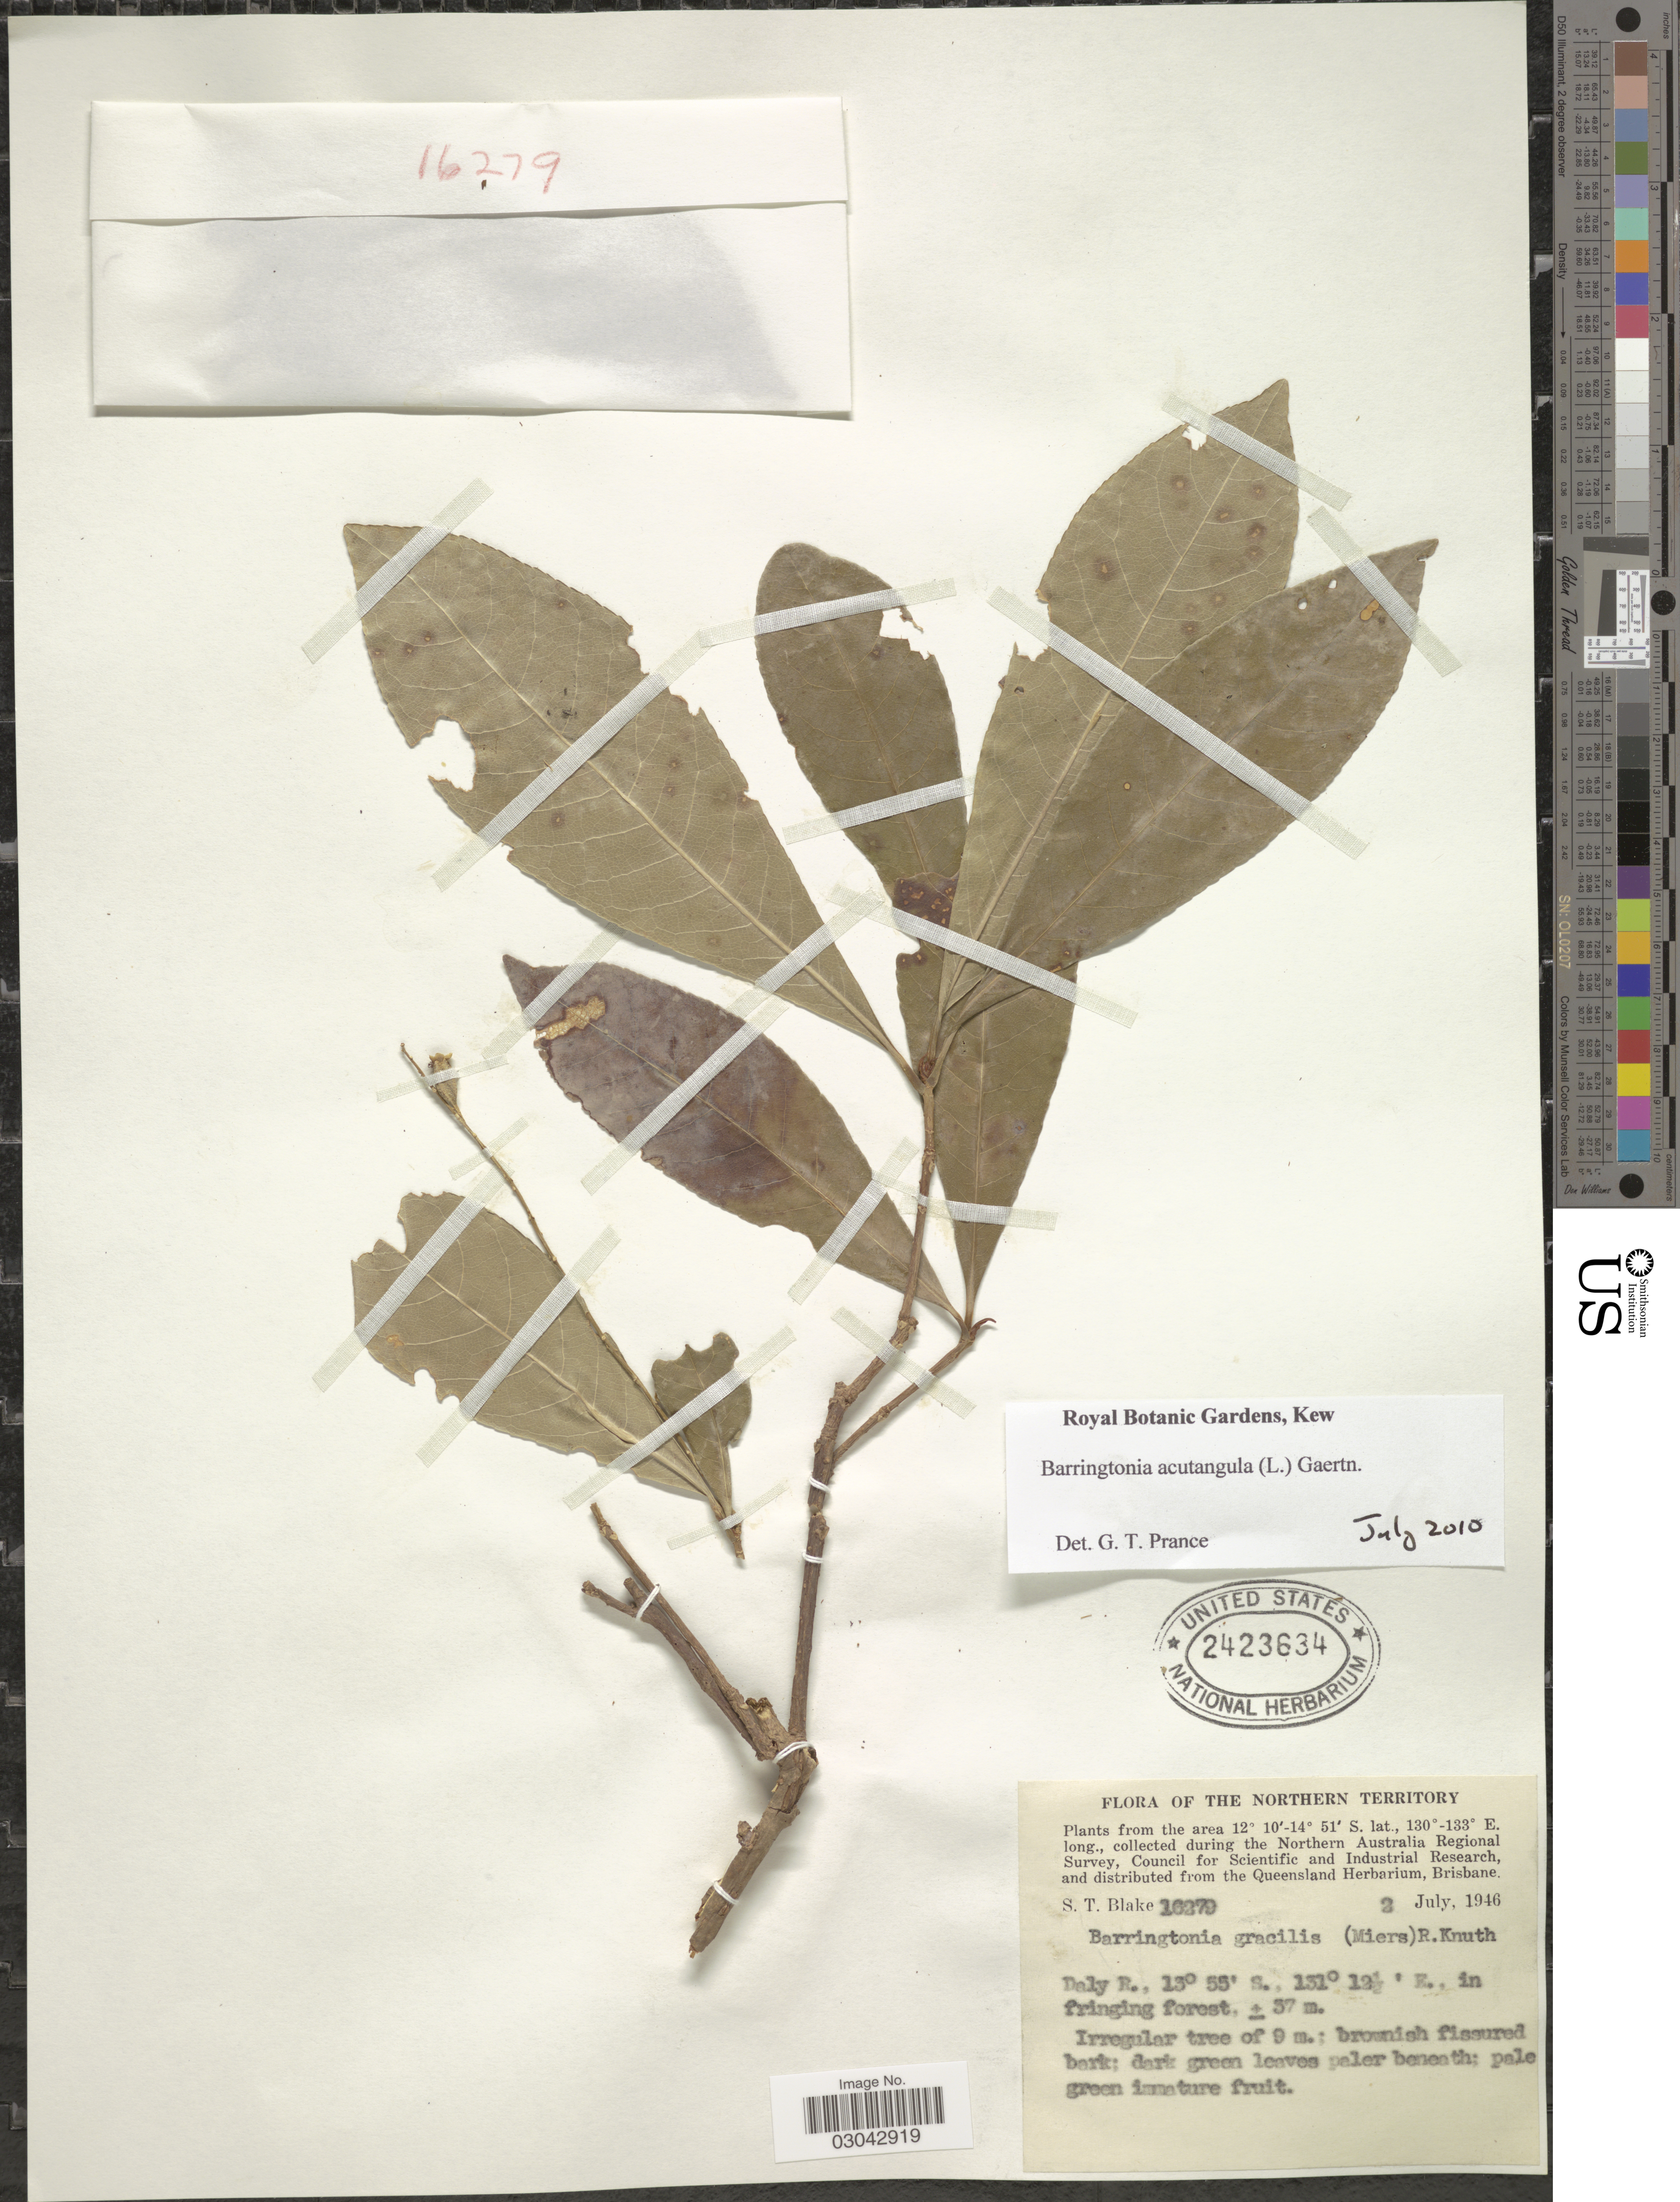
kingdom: Plantae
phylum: Tracheophyta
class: Magnoliopsida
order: Ericales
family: Lecythidaceae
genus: Barringtonia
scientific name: Barringtonia acutangula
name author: (L.) Gaertn.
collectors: S. T. Blake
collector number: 16279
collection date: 1946-07-02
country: Australia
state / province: Northern Territory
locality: Daly R.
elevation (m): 37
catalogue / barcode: US 2423634